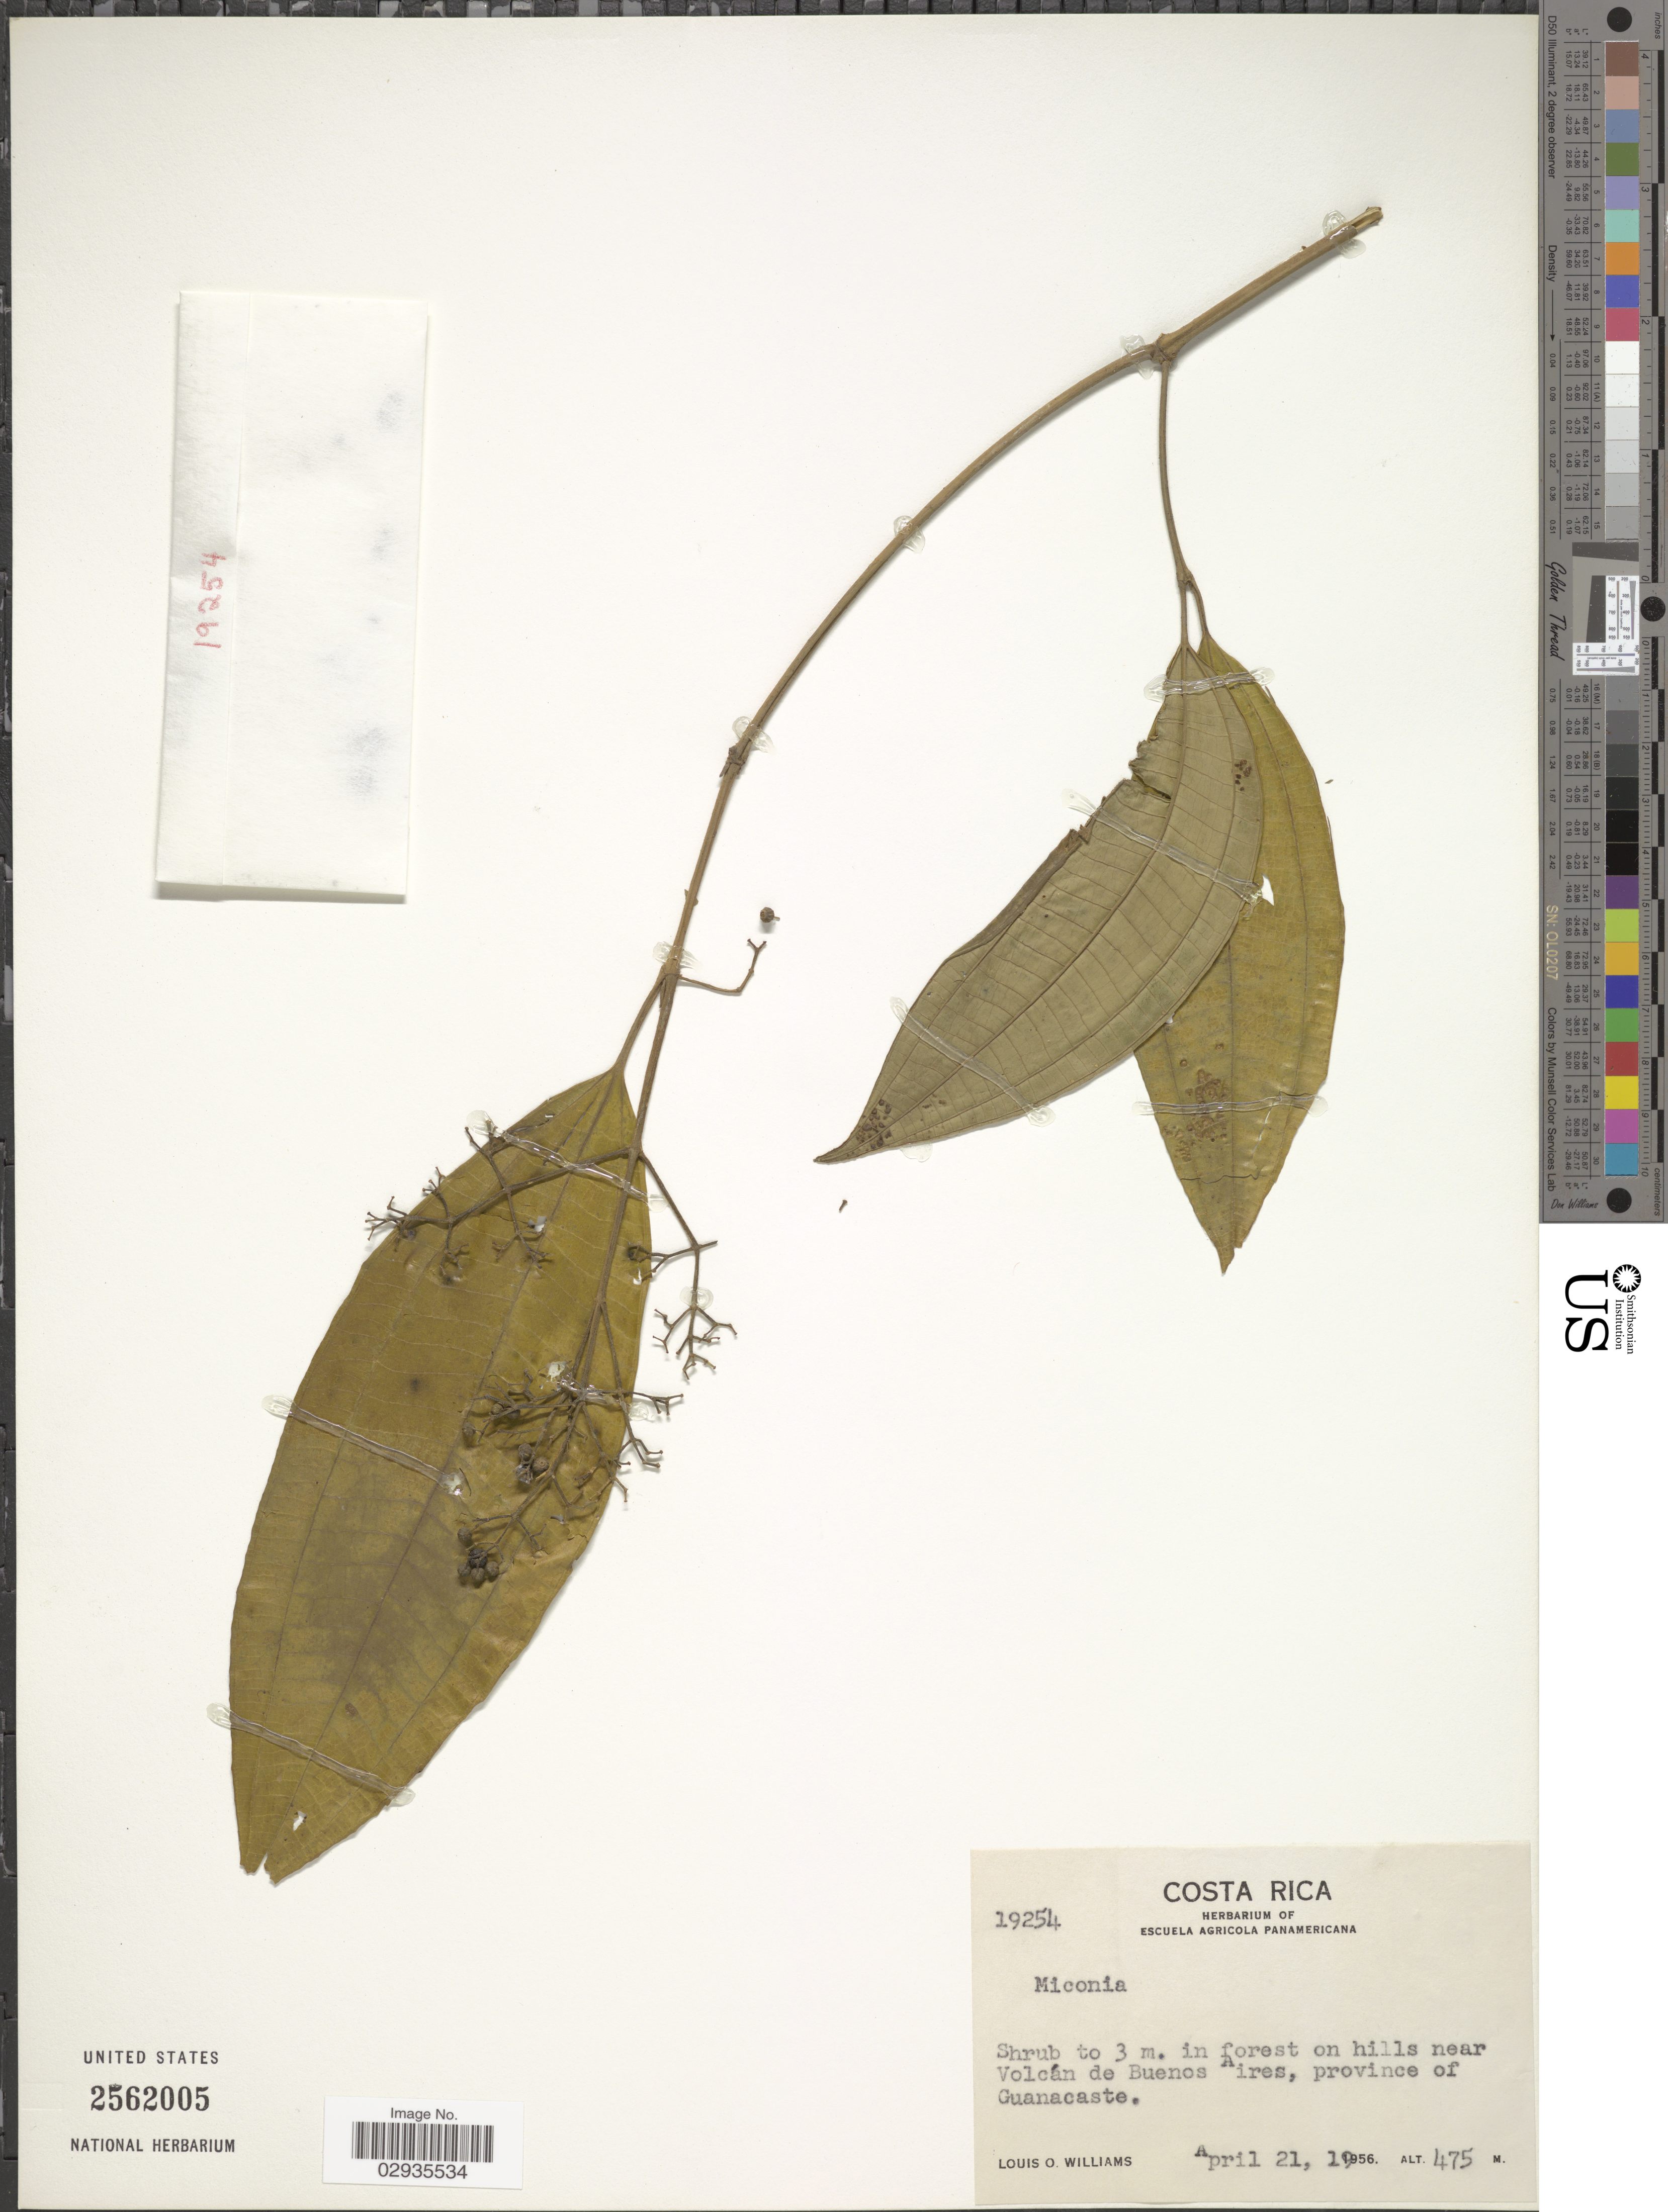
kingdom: Plantae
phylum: Tracheophyta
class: Magnoliopsida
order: Myrtales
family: Melastomataceae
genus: Miconia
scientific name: Miconia sp.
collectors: L. O. Williams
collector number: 19254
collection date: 1956-04-21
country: Costa Rica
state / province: Guanacaste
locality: In forest on hills near Volcán de Buenos Aires.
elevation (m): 475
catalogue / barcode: US 2562005